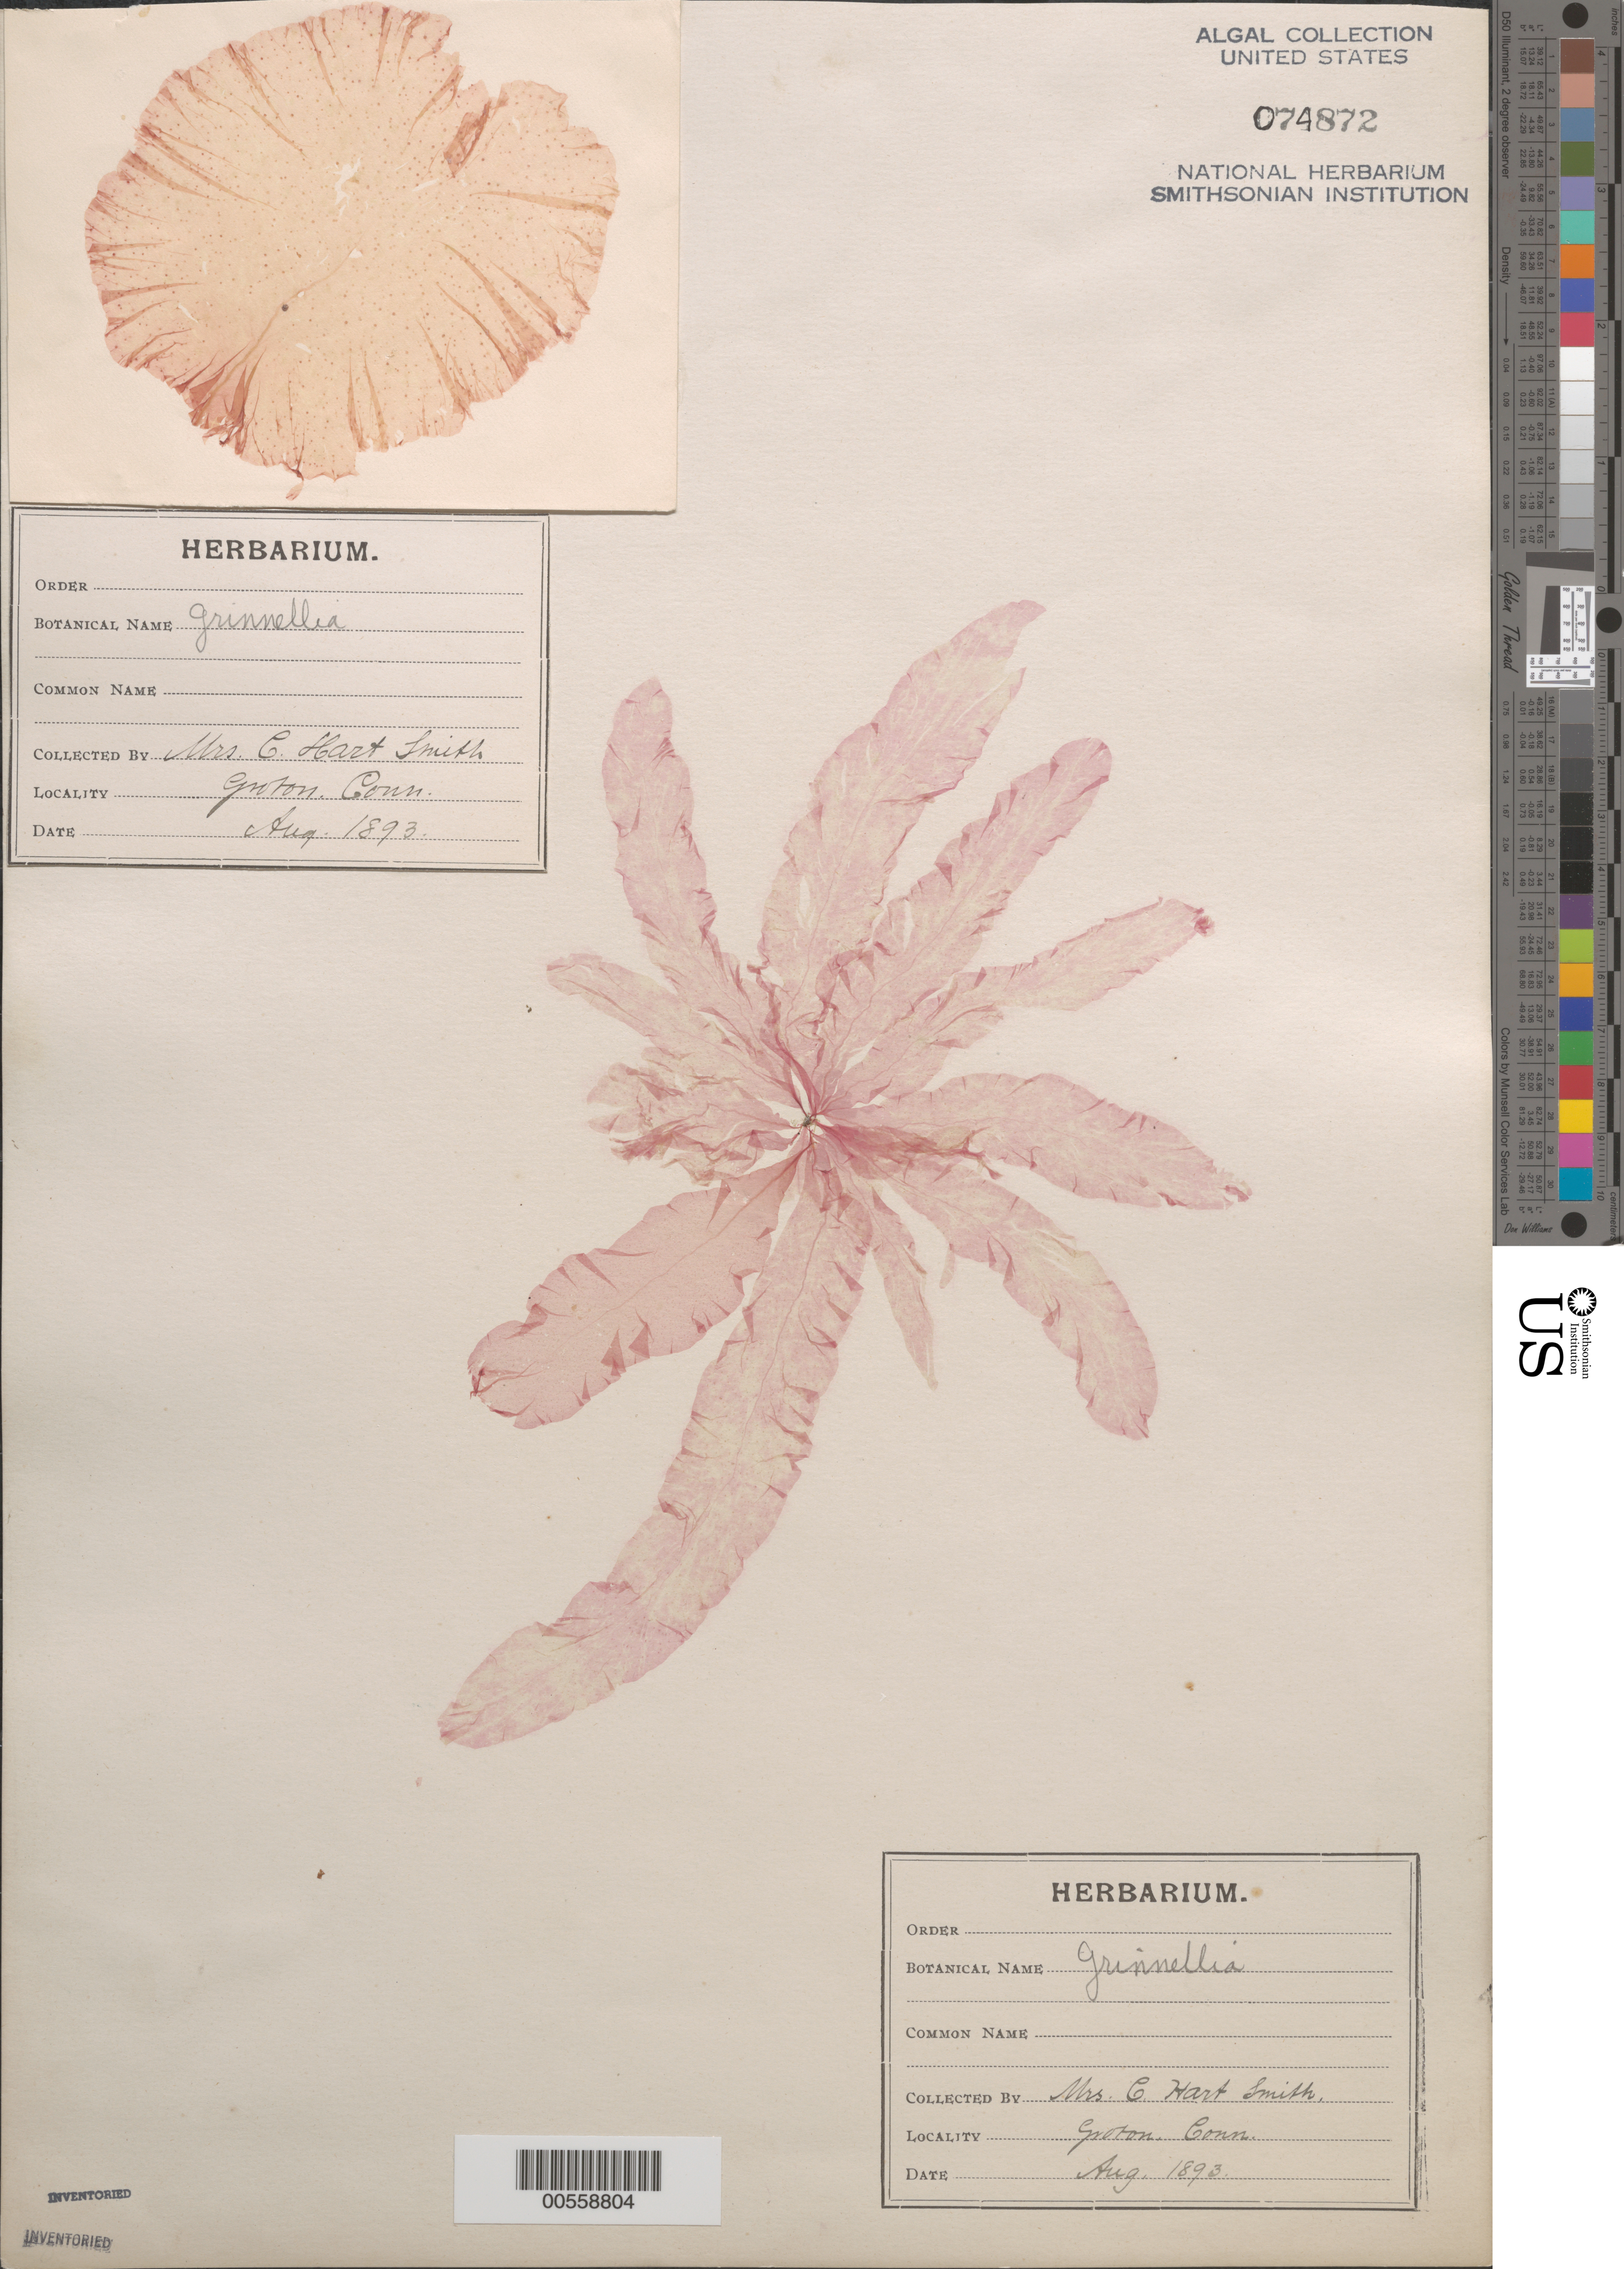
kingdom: Plantae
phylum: Rhodophyta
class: Florideophyceae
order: Ceramiales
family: Delesseriaceae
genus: Grinnellia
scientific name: Grinnellia sp.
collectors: C. H. Smith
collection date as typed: Aug 1893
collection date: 1893-08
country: United States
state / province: Connecticut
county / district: New London County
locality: Groton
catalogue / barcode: US 74872